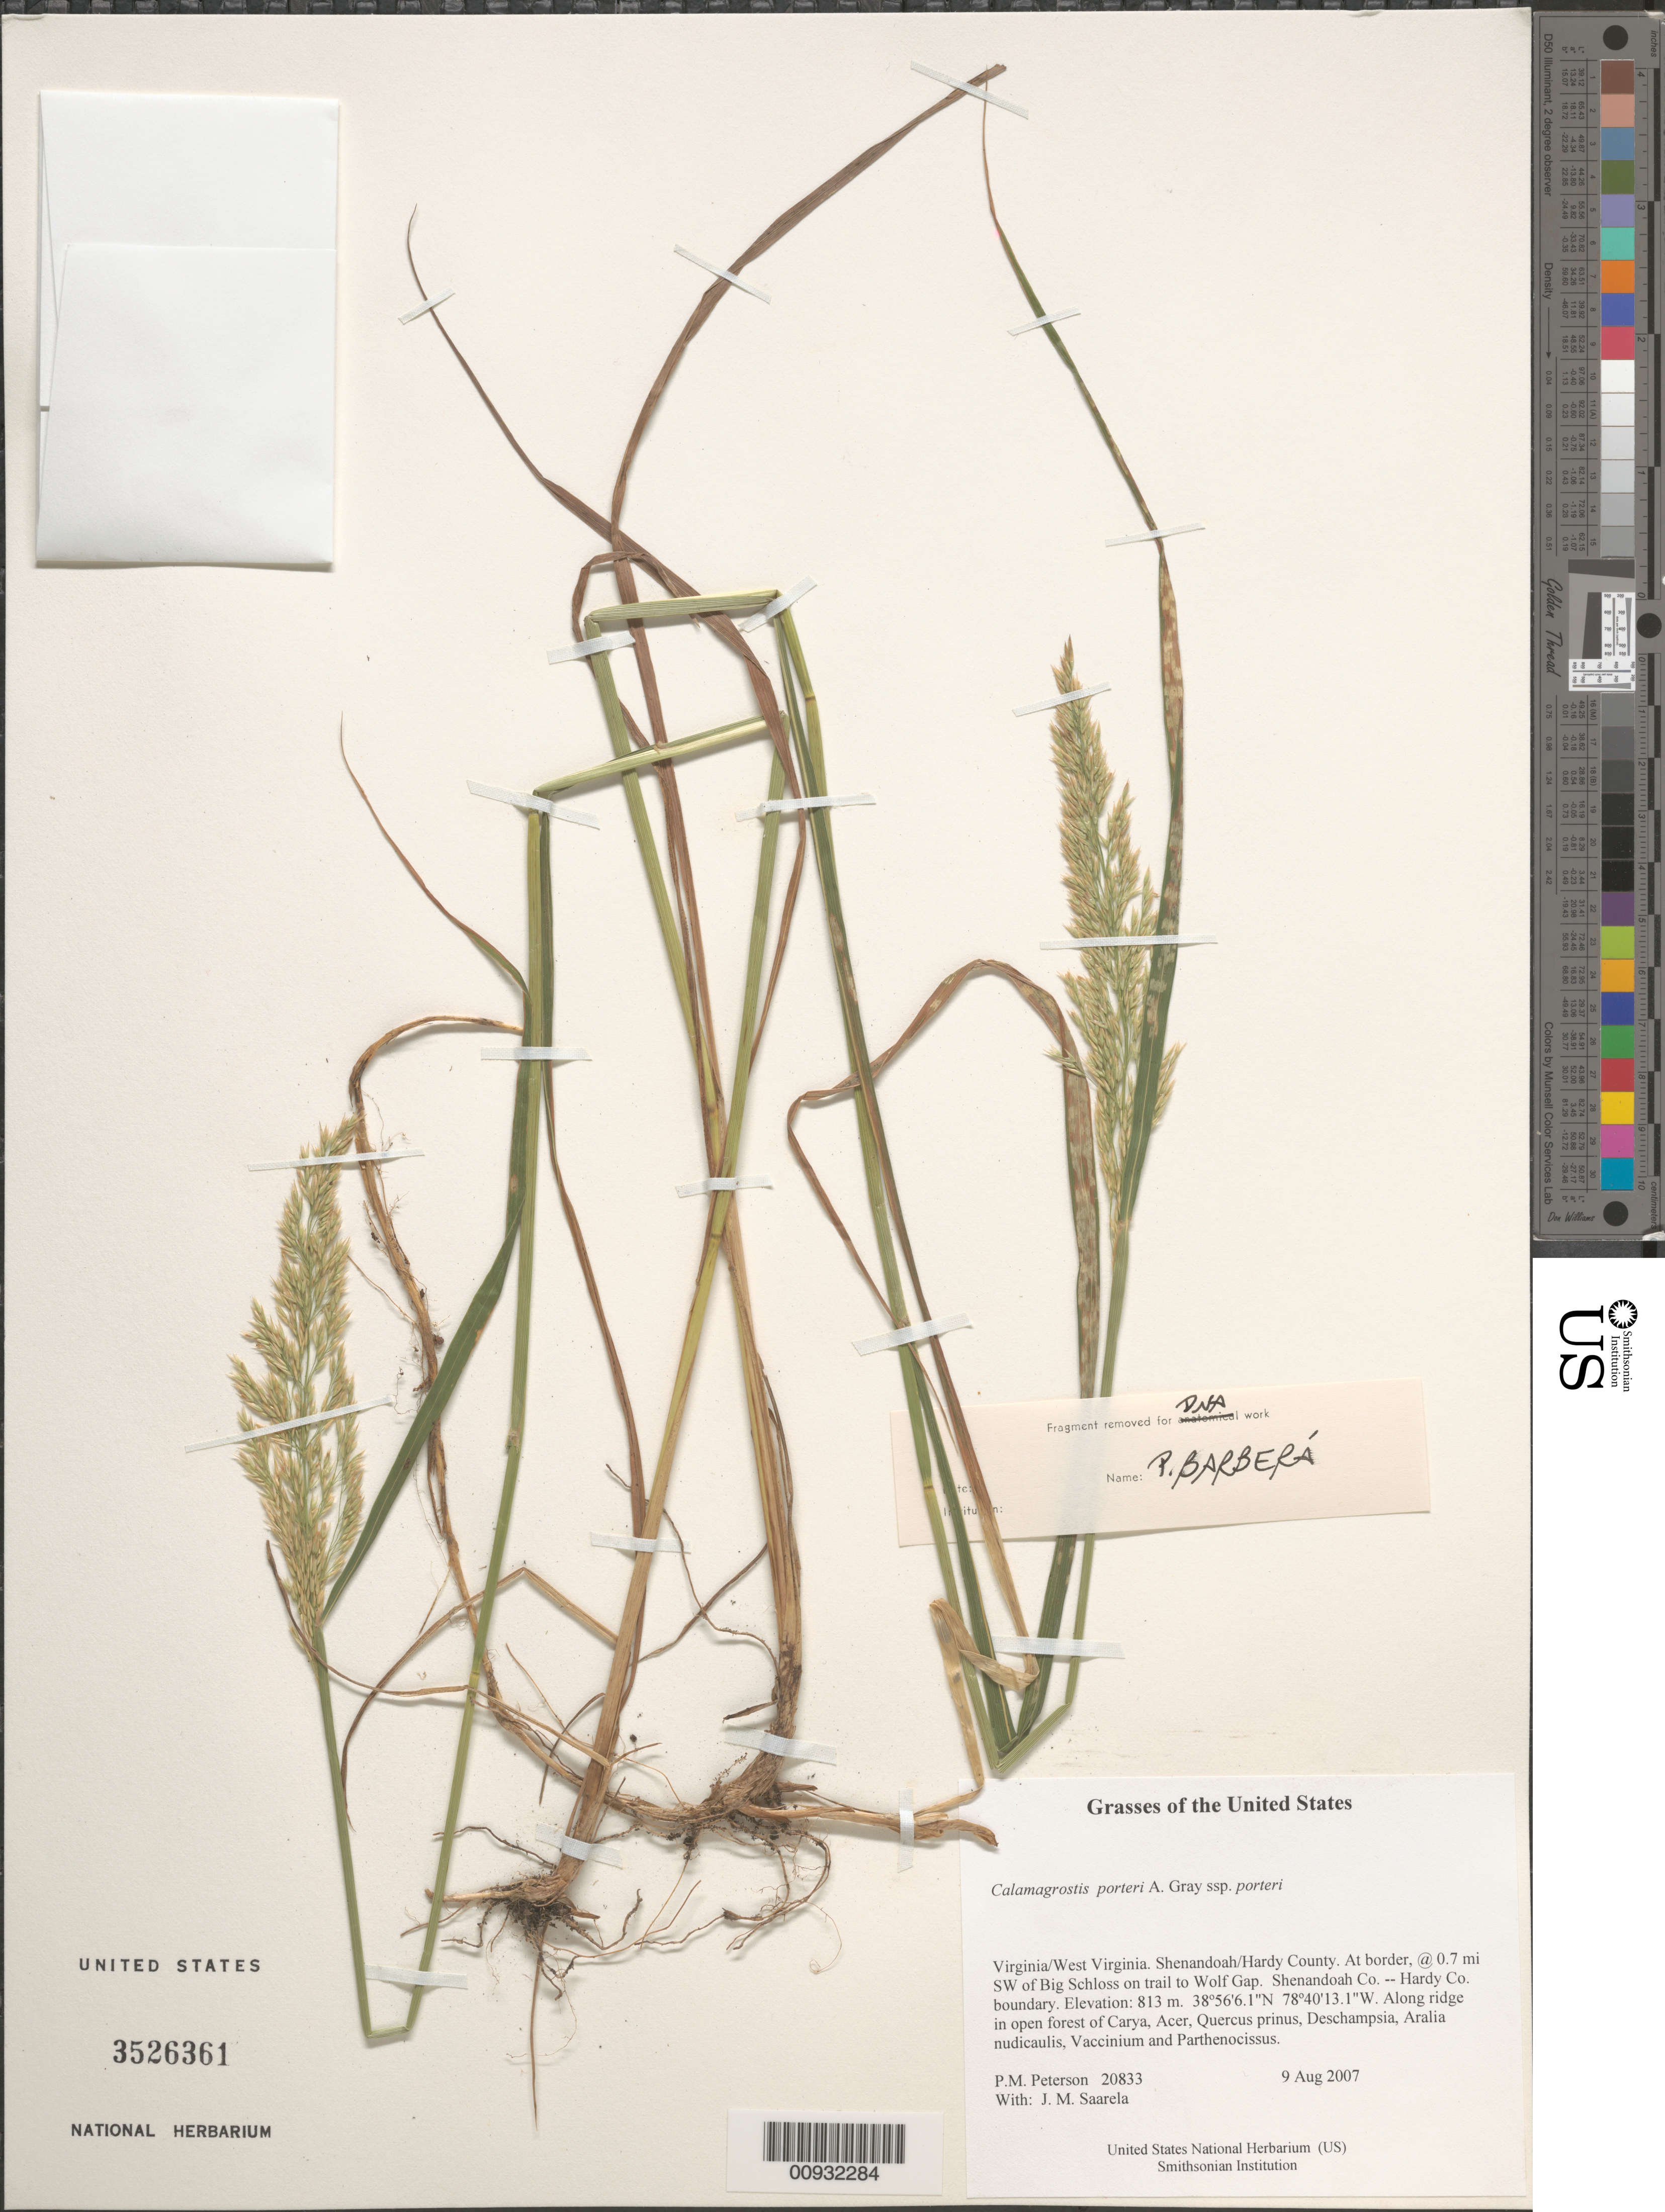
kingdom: Plantae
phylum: Tracheophyta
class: Liliopsida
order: Poales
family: Poaceae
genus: Calamagrostis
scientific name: Calamagrostis porteri subsp. porteri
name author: A. Gray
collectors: P. M. Peterson & J. Saarela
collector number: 20833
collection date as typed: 09 Aug 2007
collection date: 2007-08-09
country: United States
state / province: Virginia / West Virginia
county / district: Shenandoah/Hardy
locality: At border, @ 0.7 mi SW of Big Schloss on trail to Wolf Gap. Shenandoah Co. -- Hardy Co. boundary.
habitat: Along ridge in open forest of Carya, Acer, Quercus prinus, Deschampsia, Aralia nudicaulis, Vaccinium and Parthenocissus.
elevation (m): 813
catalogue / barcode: US 3526361